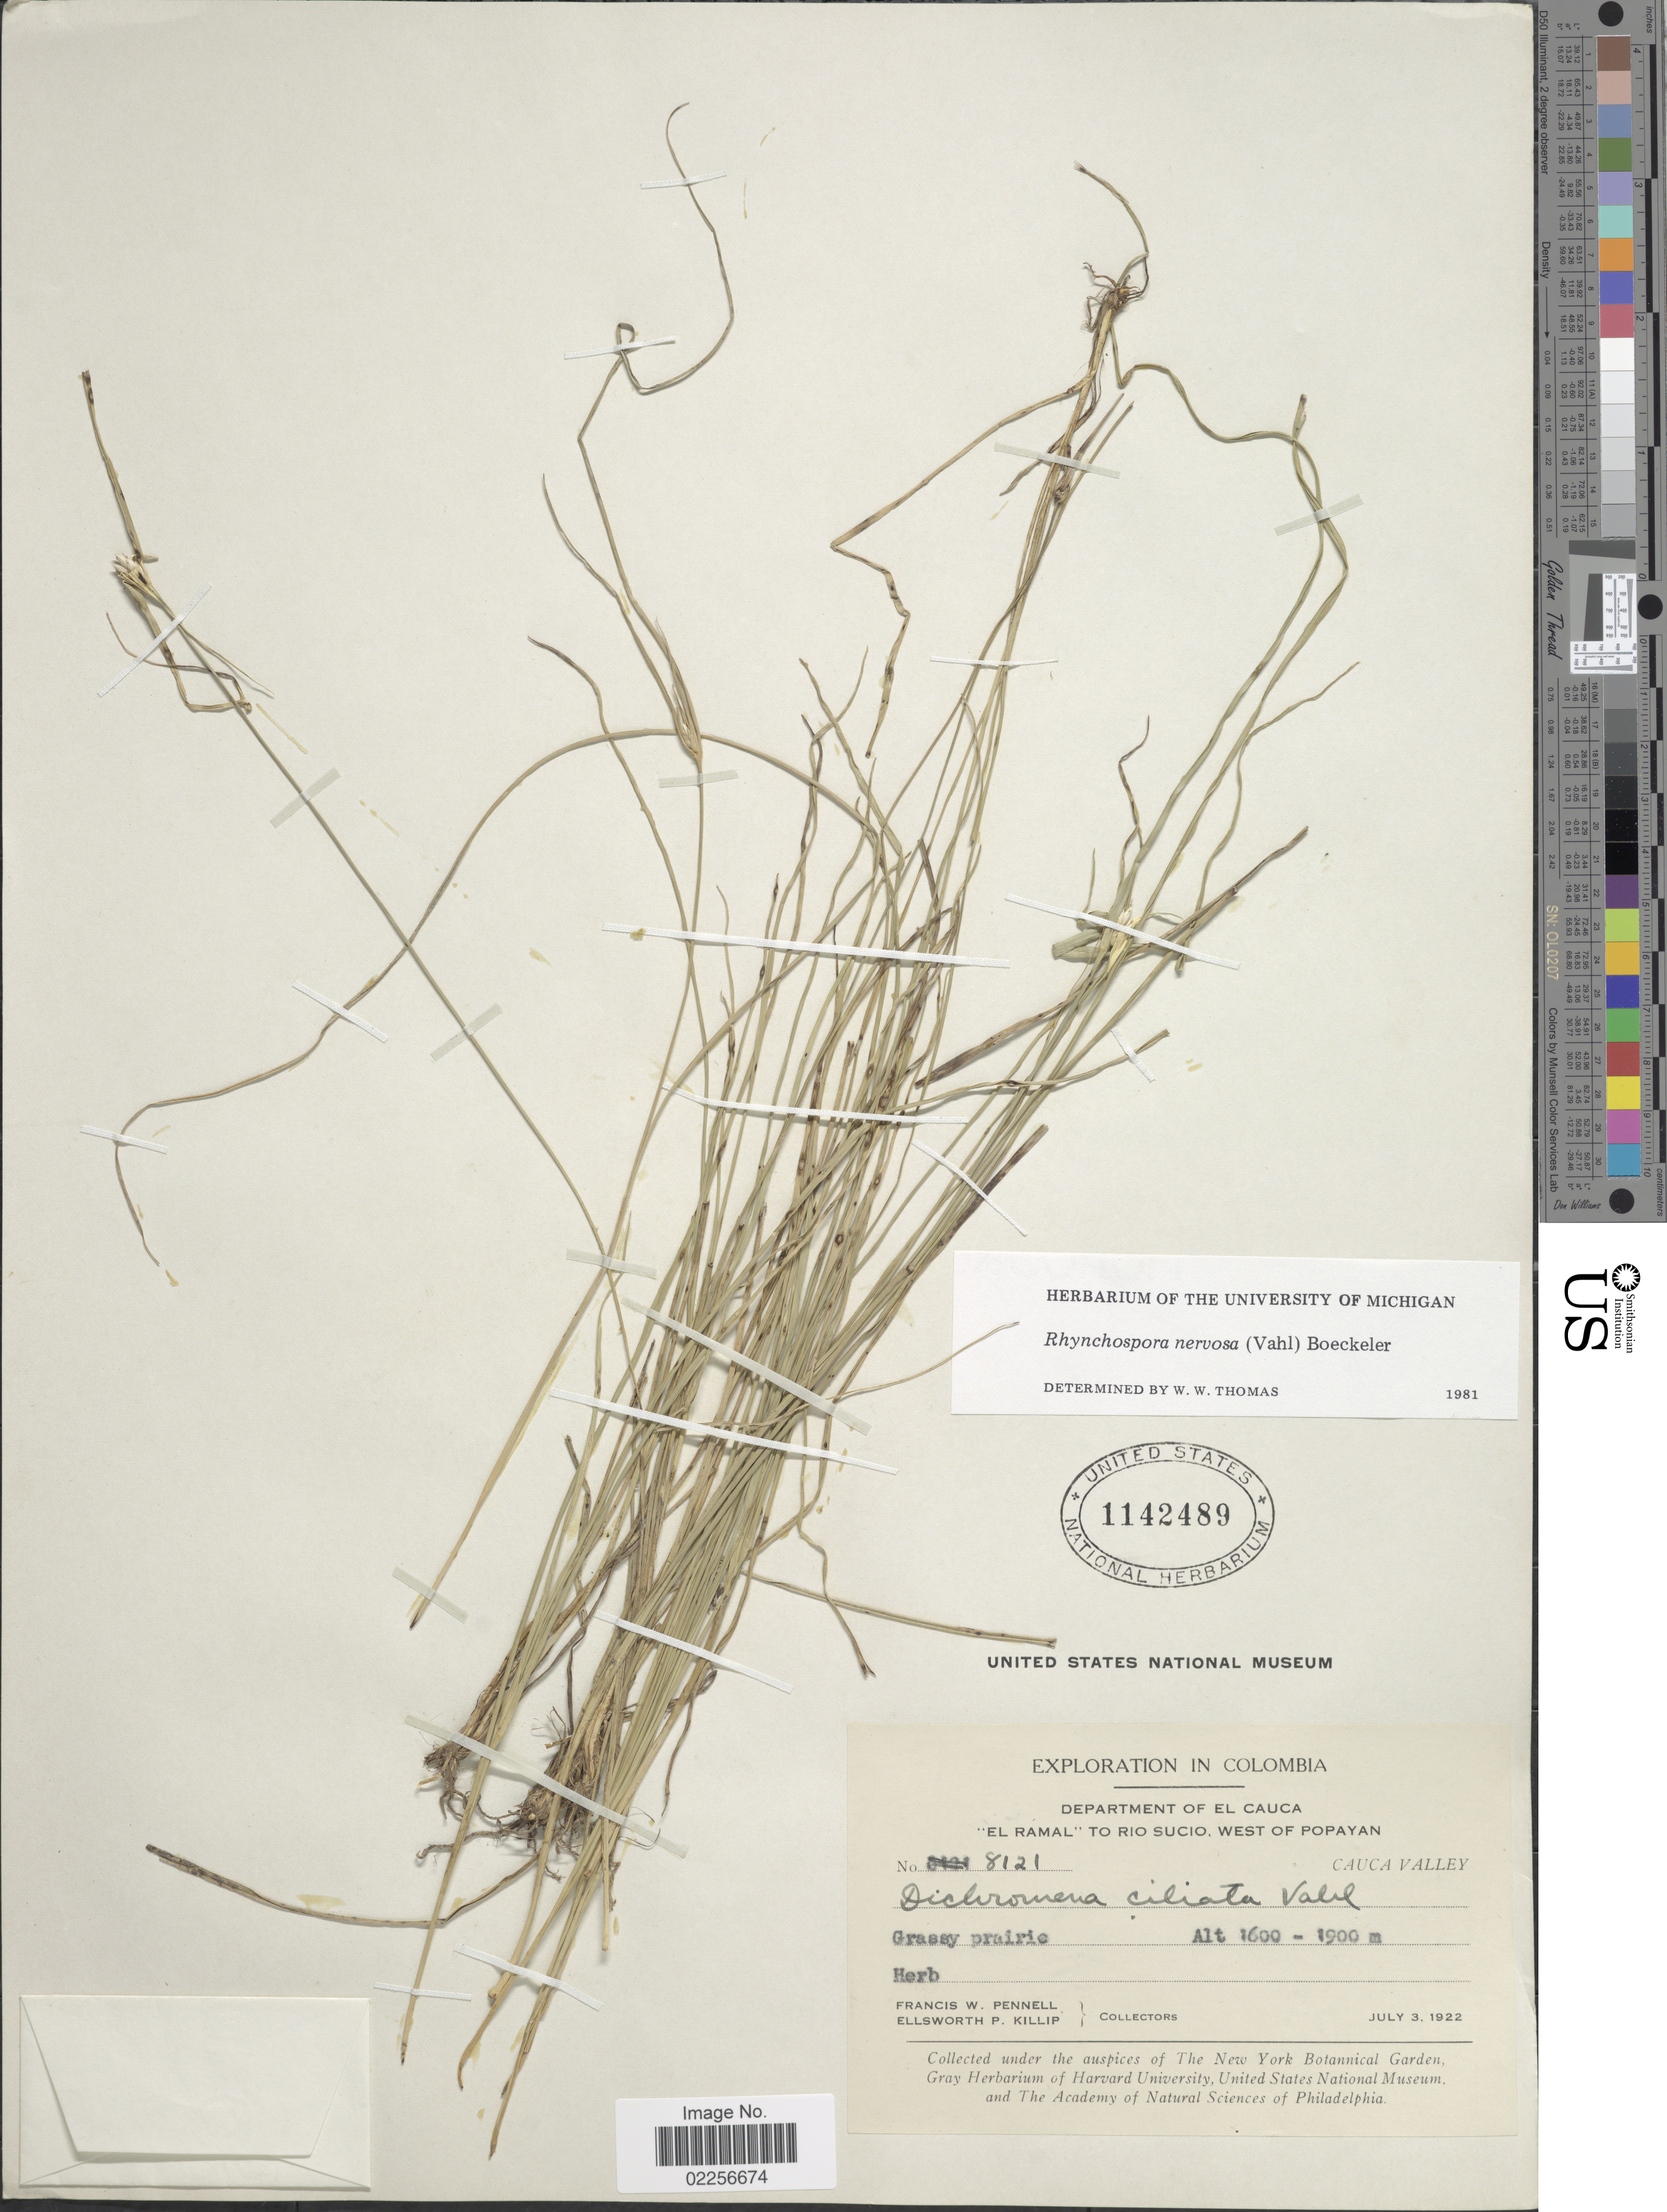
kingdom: Plantae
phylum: Tracheophyta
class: Liliopsida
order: Poales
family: Cyperaceae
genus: Rhynchospora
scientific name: Rhynchospora nervosa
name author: (Vahl) Boeckeler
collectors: F. W. Pennell & E. P. Killip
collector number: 8121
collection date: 1922-07-03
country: Colombia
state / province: Cauca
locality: El Ramal to Rio Sucio, West of Popayan, Cauca Valley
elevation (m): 1600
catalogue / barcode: US 1142489